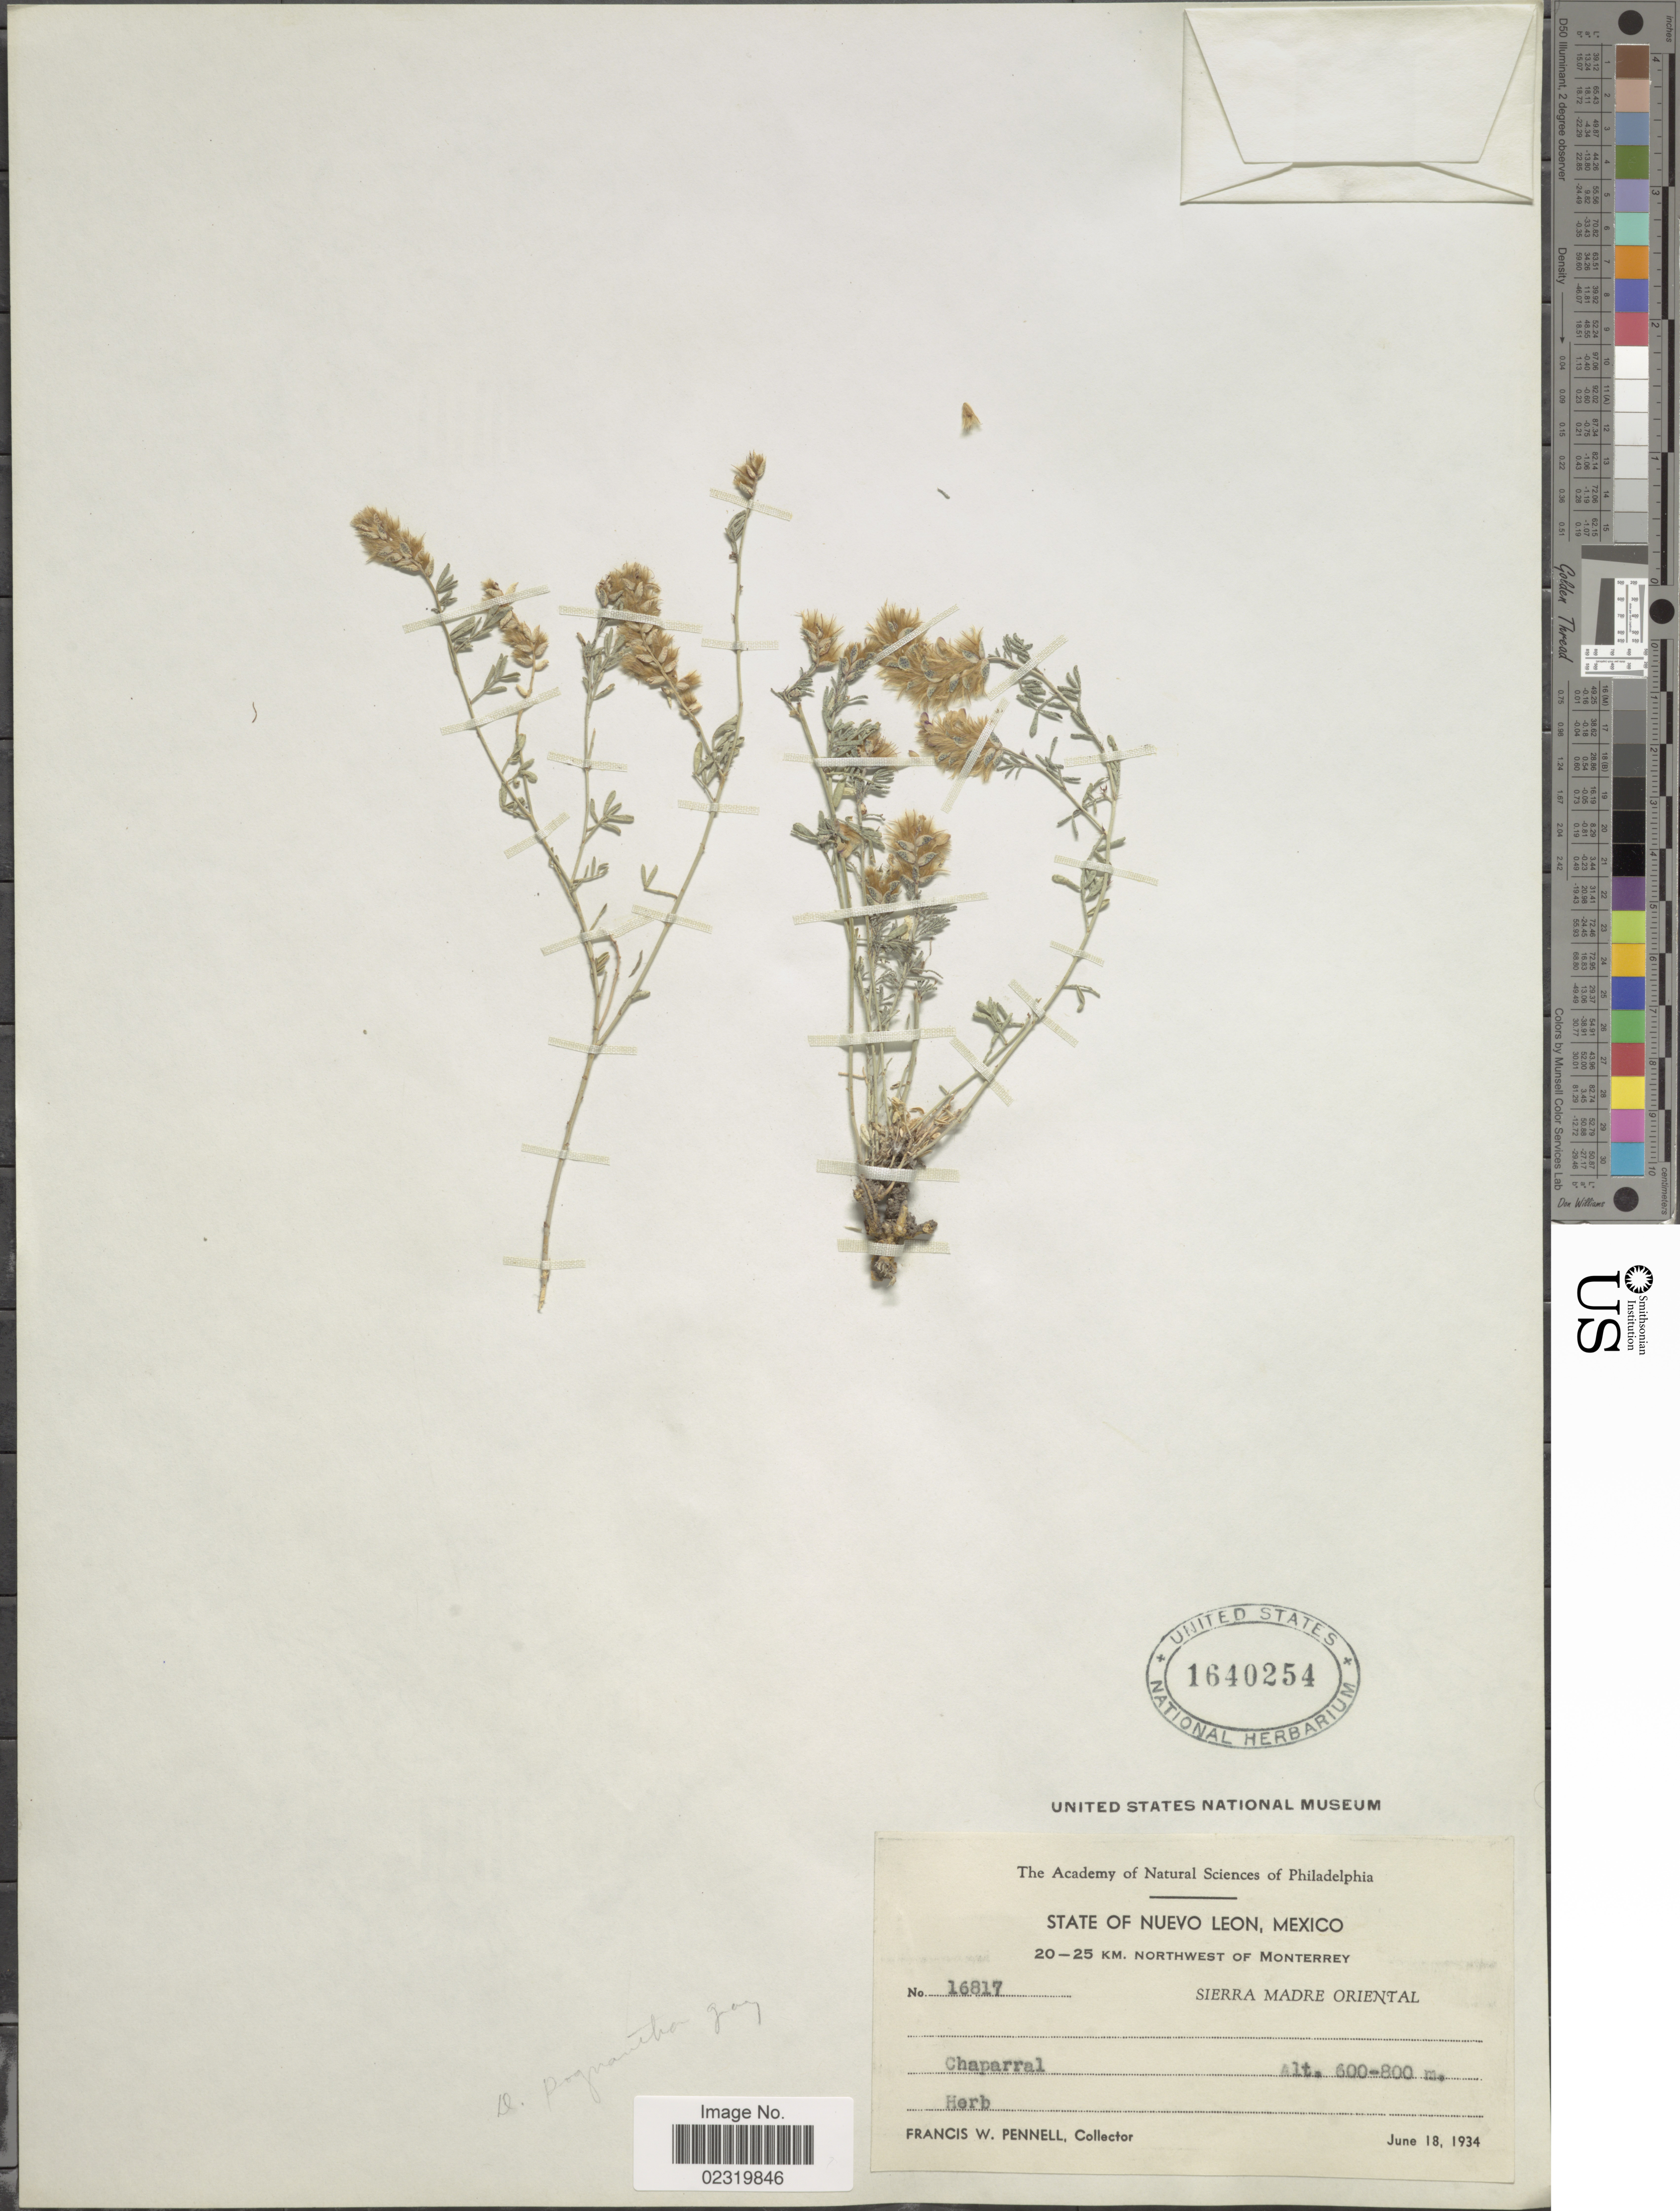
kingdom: Plantae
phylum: Tracheophyta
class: Magnoliopsida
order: Fabales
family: Fabaceae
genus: Dalea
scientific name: Dalea pogonathera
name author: A. Gray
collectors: F. W. Pennell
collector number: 16817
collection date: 1934-06-18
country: Mexico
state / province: Nuevo León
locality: Sierra Madre Oriental. Chaparral. 20 - 25 km. northwest of Monterrey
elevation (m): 600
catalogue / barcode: US 1640254